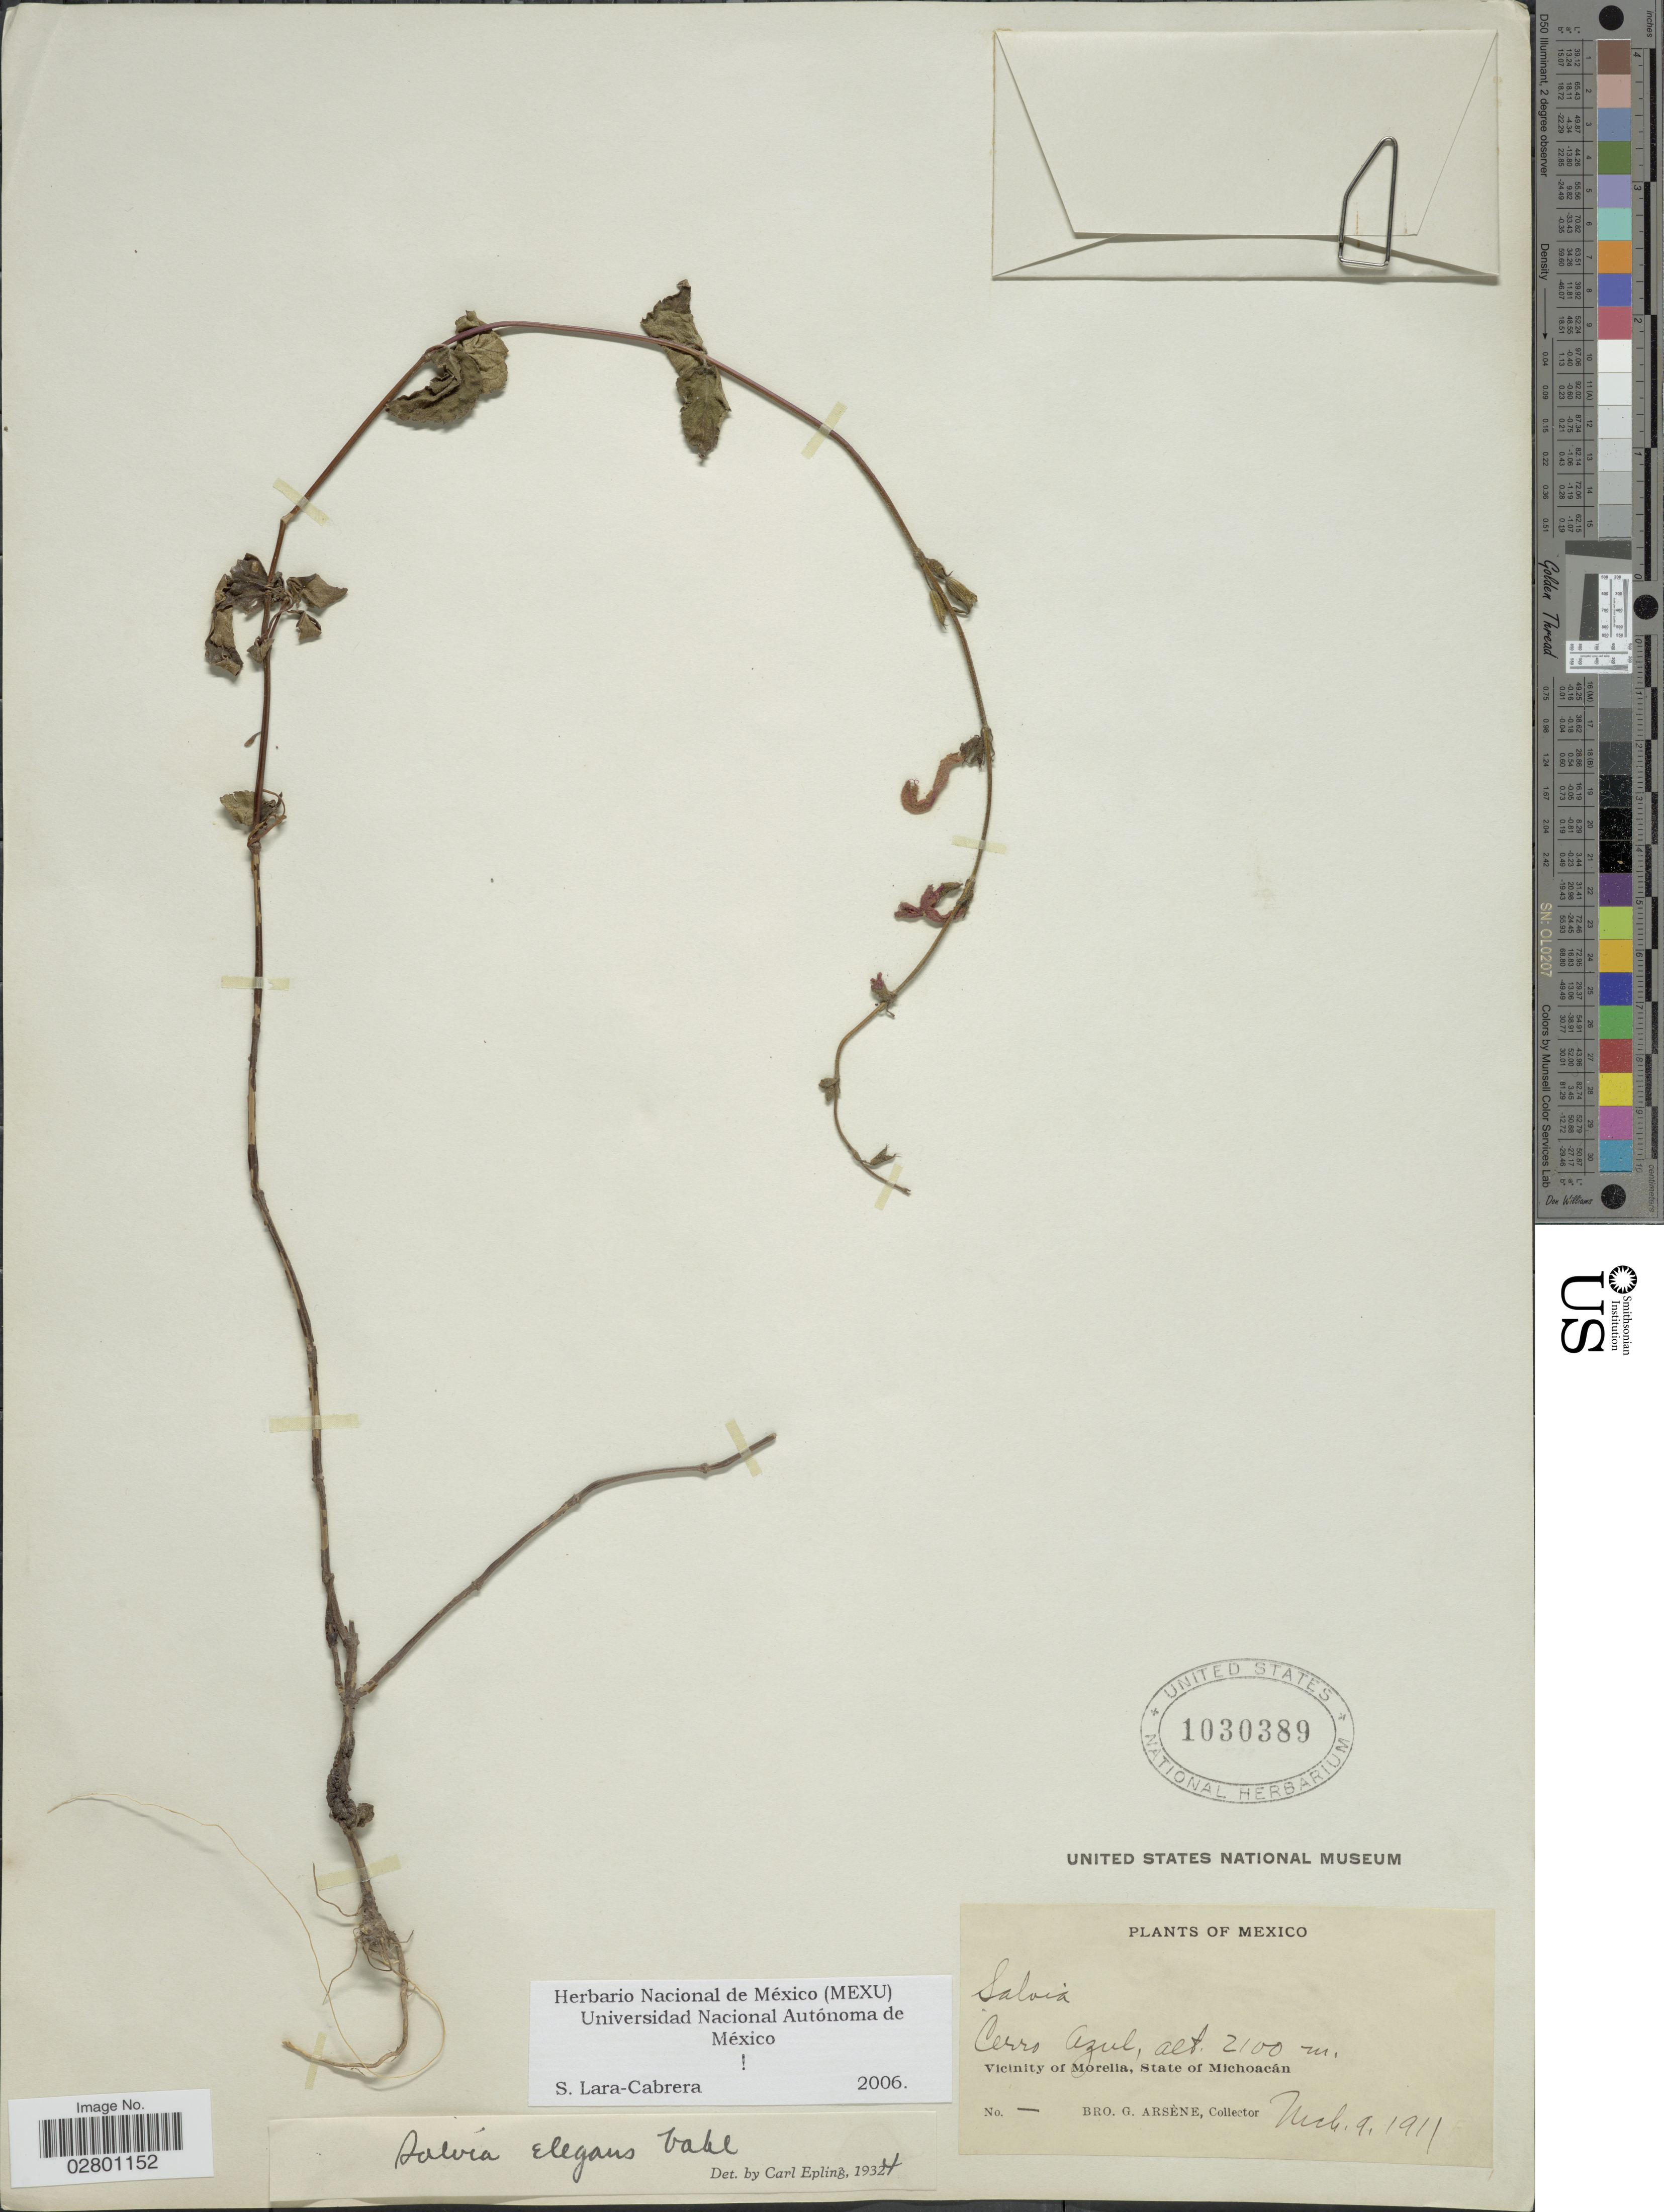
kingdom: Plantae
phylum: Tracheophyta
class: Magnoliopsida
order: Lamiales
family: Lamiaceae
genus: Salvia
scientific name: Salvia elegans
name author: Vahl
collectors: Bro. G. Arsène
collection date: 1911-03-09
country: Mexico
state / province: Michoacán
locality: Cerro Azul, Vicinity of Morelia.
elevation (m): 2100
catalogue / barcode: US 1030389